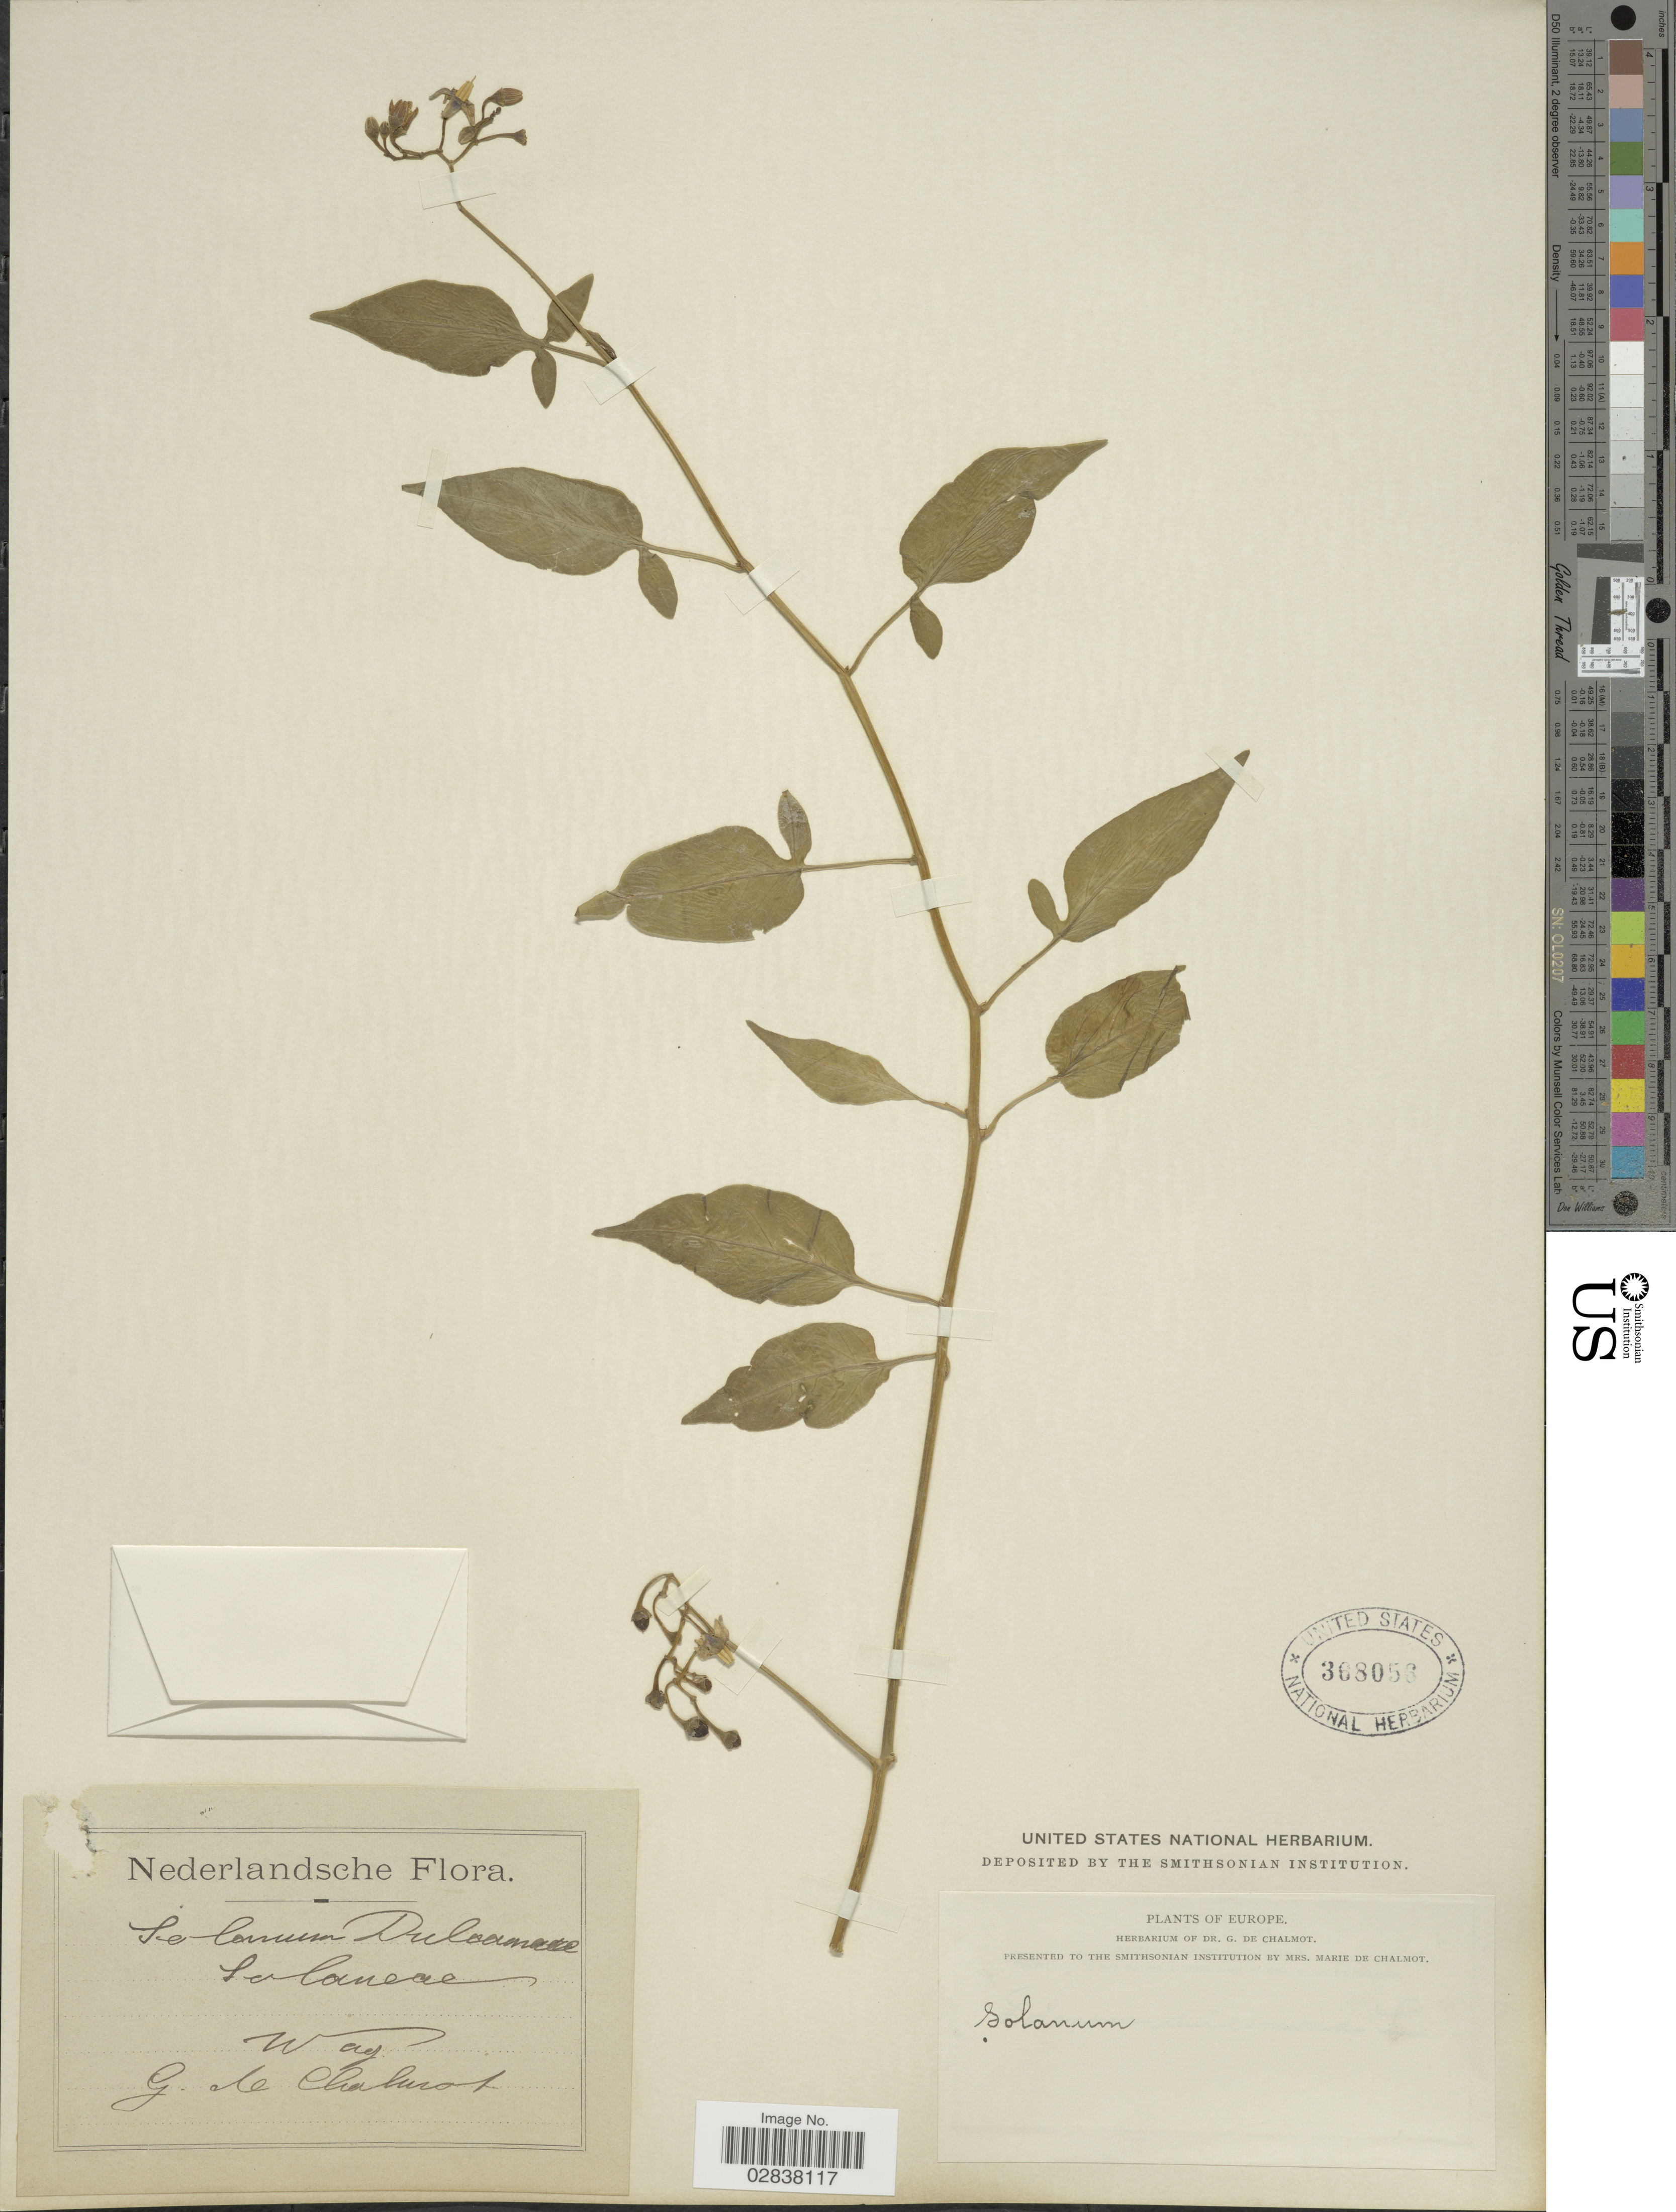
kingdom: Plantae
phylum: Tracheophyta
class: Magnoliopsida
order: Solanales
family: Solanaceae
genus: Solanum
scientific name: Solanum dulcamara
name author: L.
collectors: G. de Chalmot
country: Netherlands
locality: Wag.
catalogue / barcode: US 368056